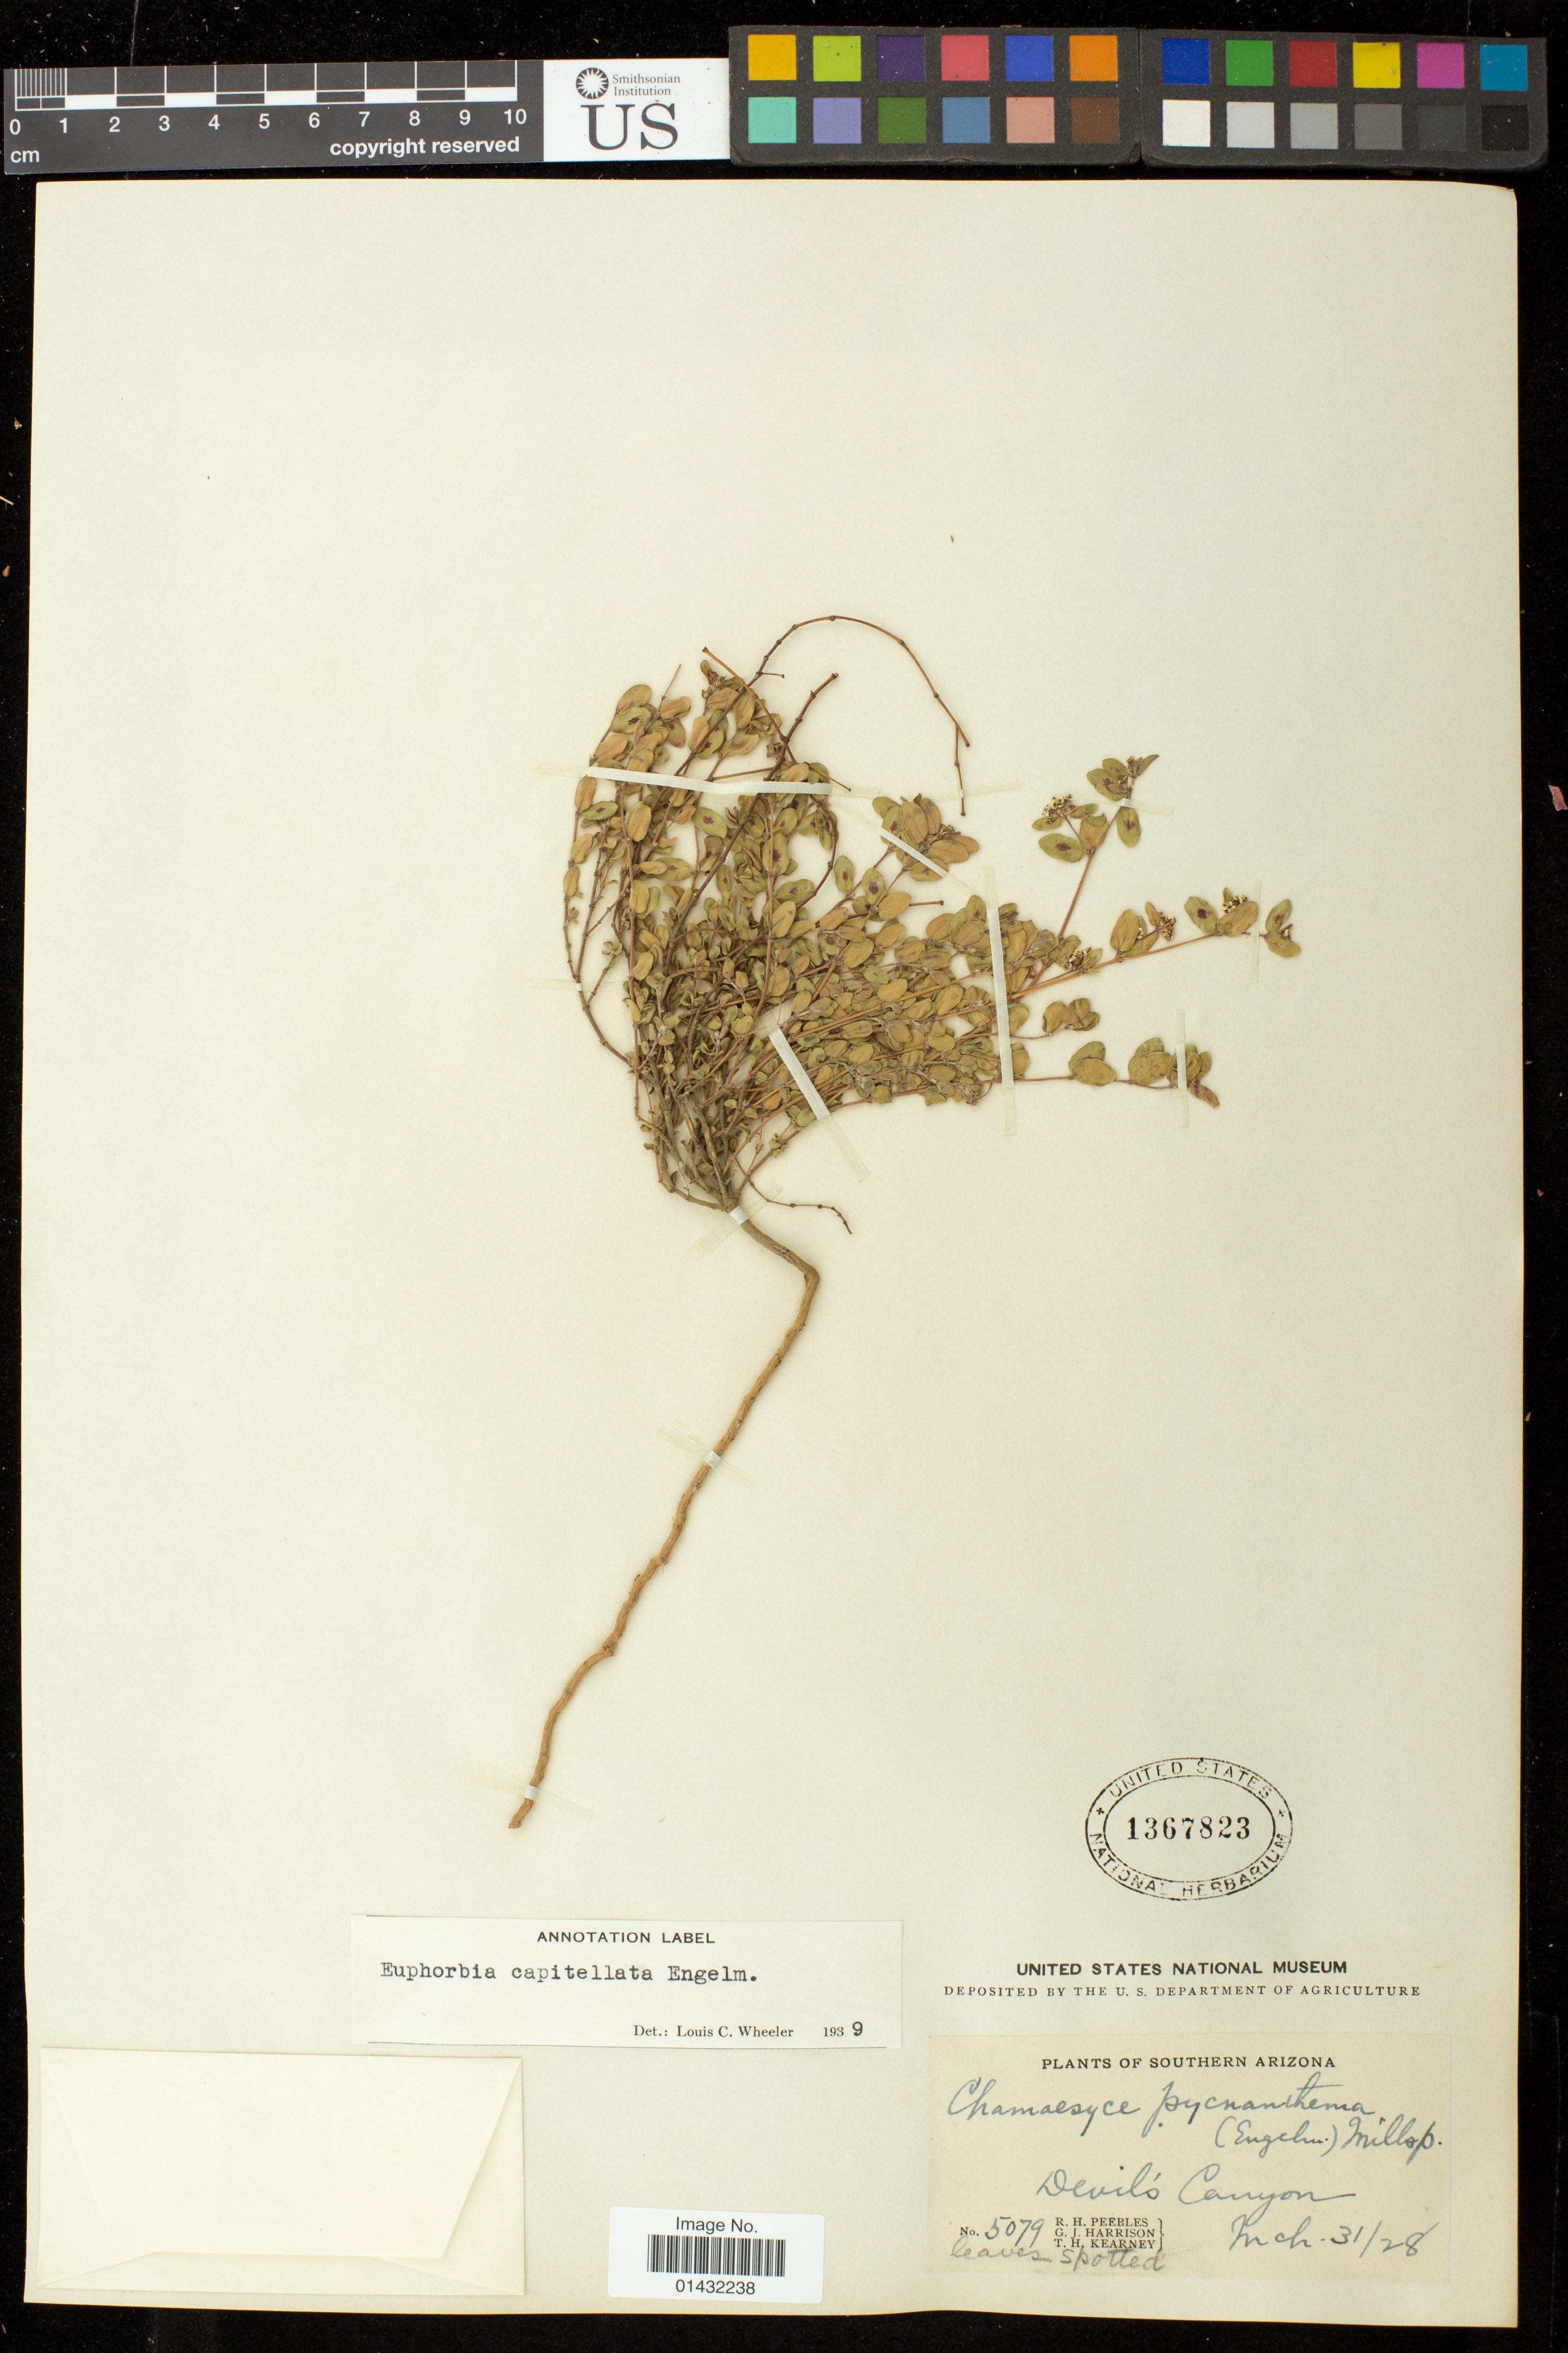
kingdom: Plantae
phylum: Tracheophyta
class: Magnoliopsida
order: Malpighiales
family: Euphorbiaceae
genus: Euphorbia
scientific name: Euphorbia capitellata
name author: Engelm. in Emory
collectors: R. H. Peebles, G. J. Harrison & T. H. Kearney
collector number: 5079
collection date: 1928-03-31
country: United States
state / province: Arizona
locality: Devil's Canyon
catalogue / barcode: US 1367823